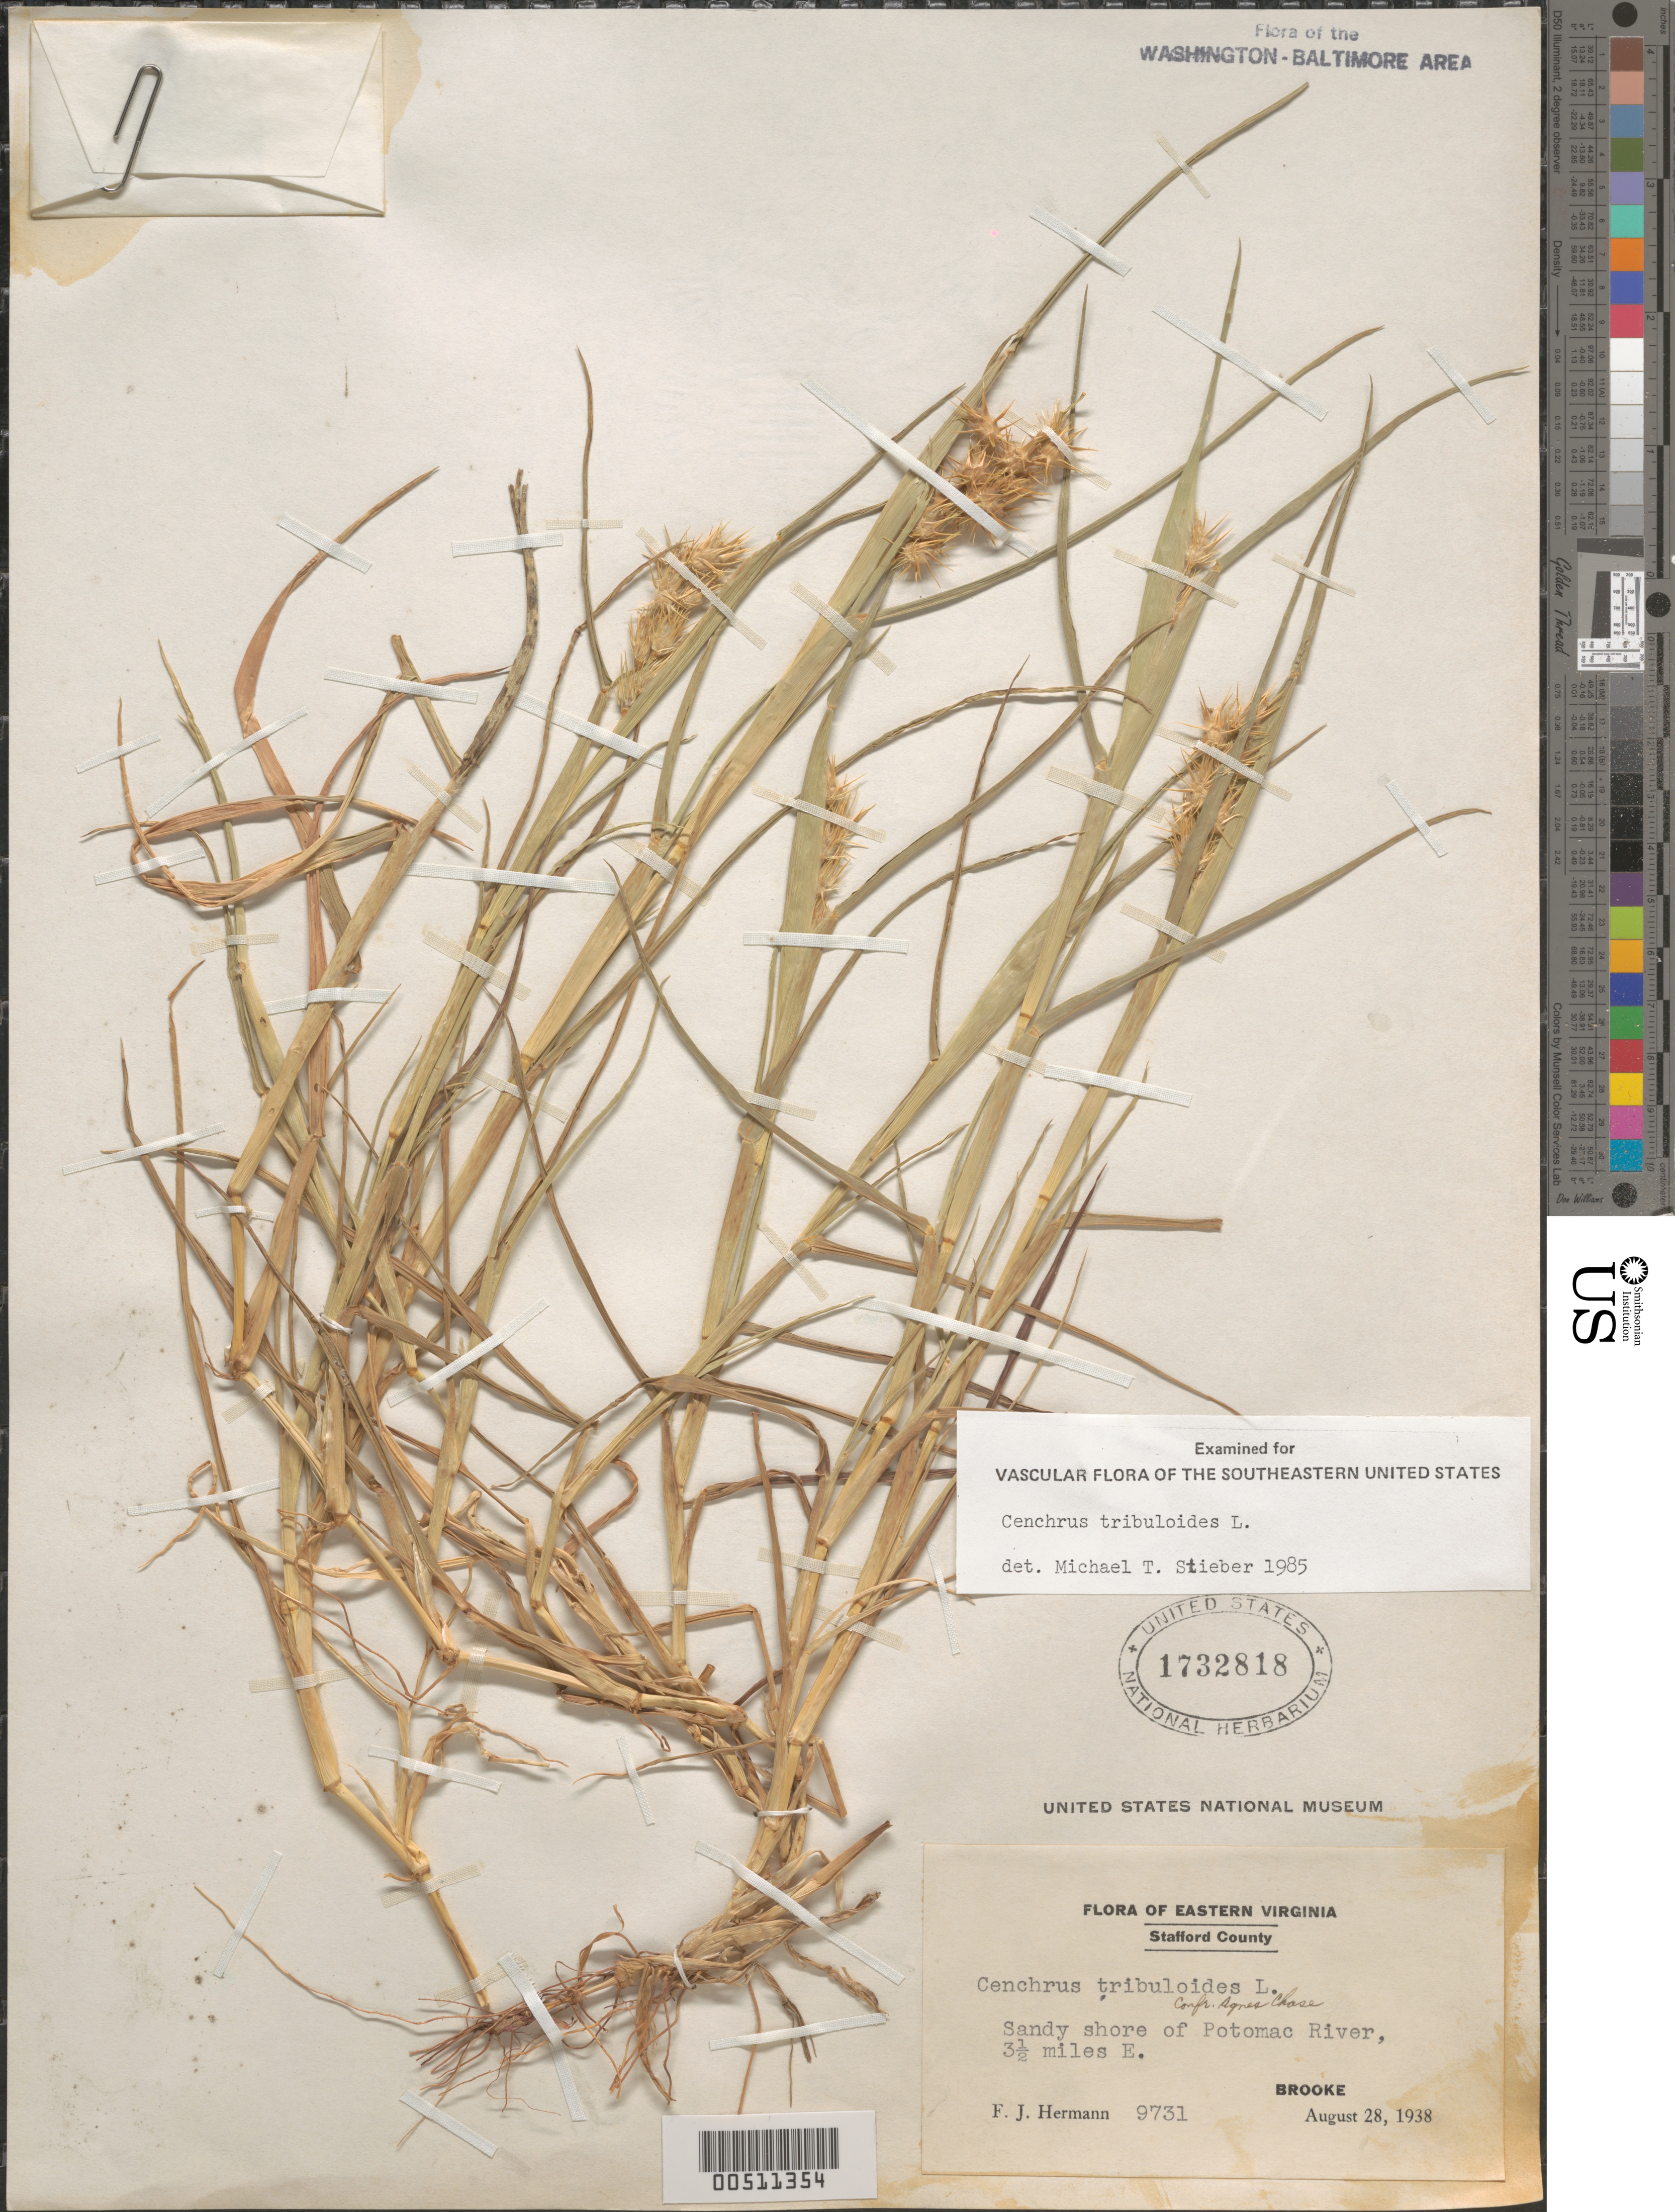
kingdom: Plantae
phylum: Tracheophyta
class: Liliopsida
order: Poales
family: Poaceae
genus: Cenchrus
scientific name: Cenchrus tribuloides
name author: L.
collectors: F. J. Hermann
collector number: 9731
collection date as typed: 28 Aug 1938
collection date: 1938-08-28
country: United States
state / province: Virginia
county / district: Stafford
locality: Brooke, shore of Potomac River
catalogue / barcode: US 1732818